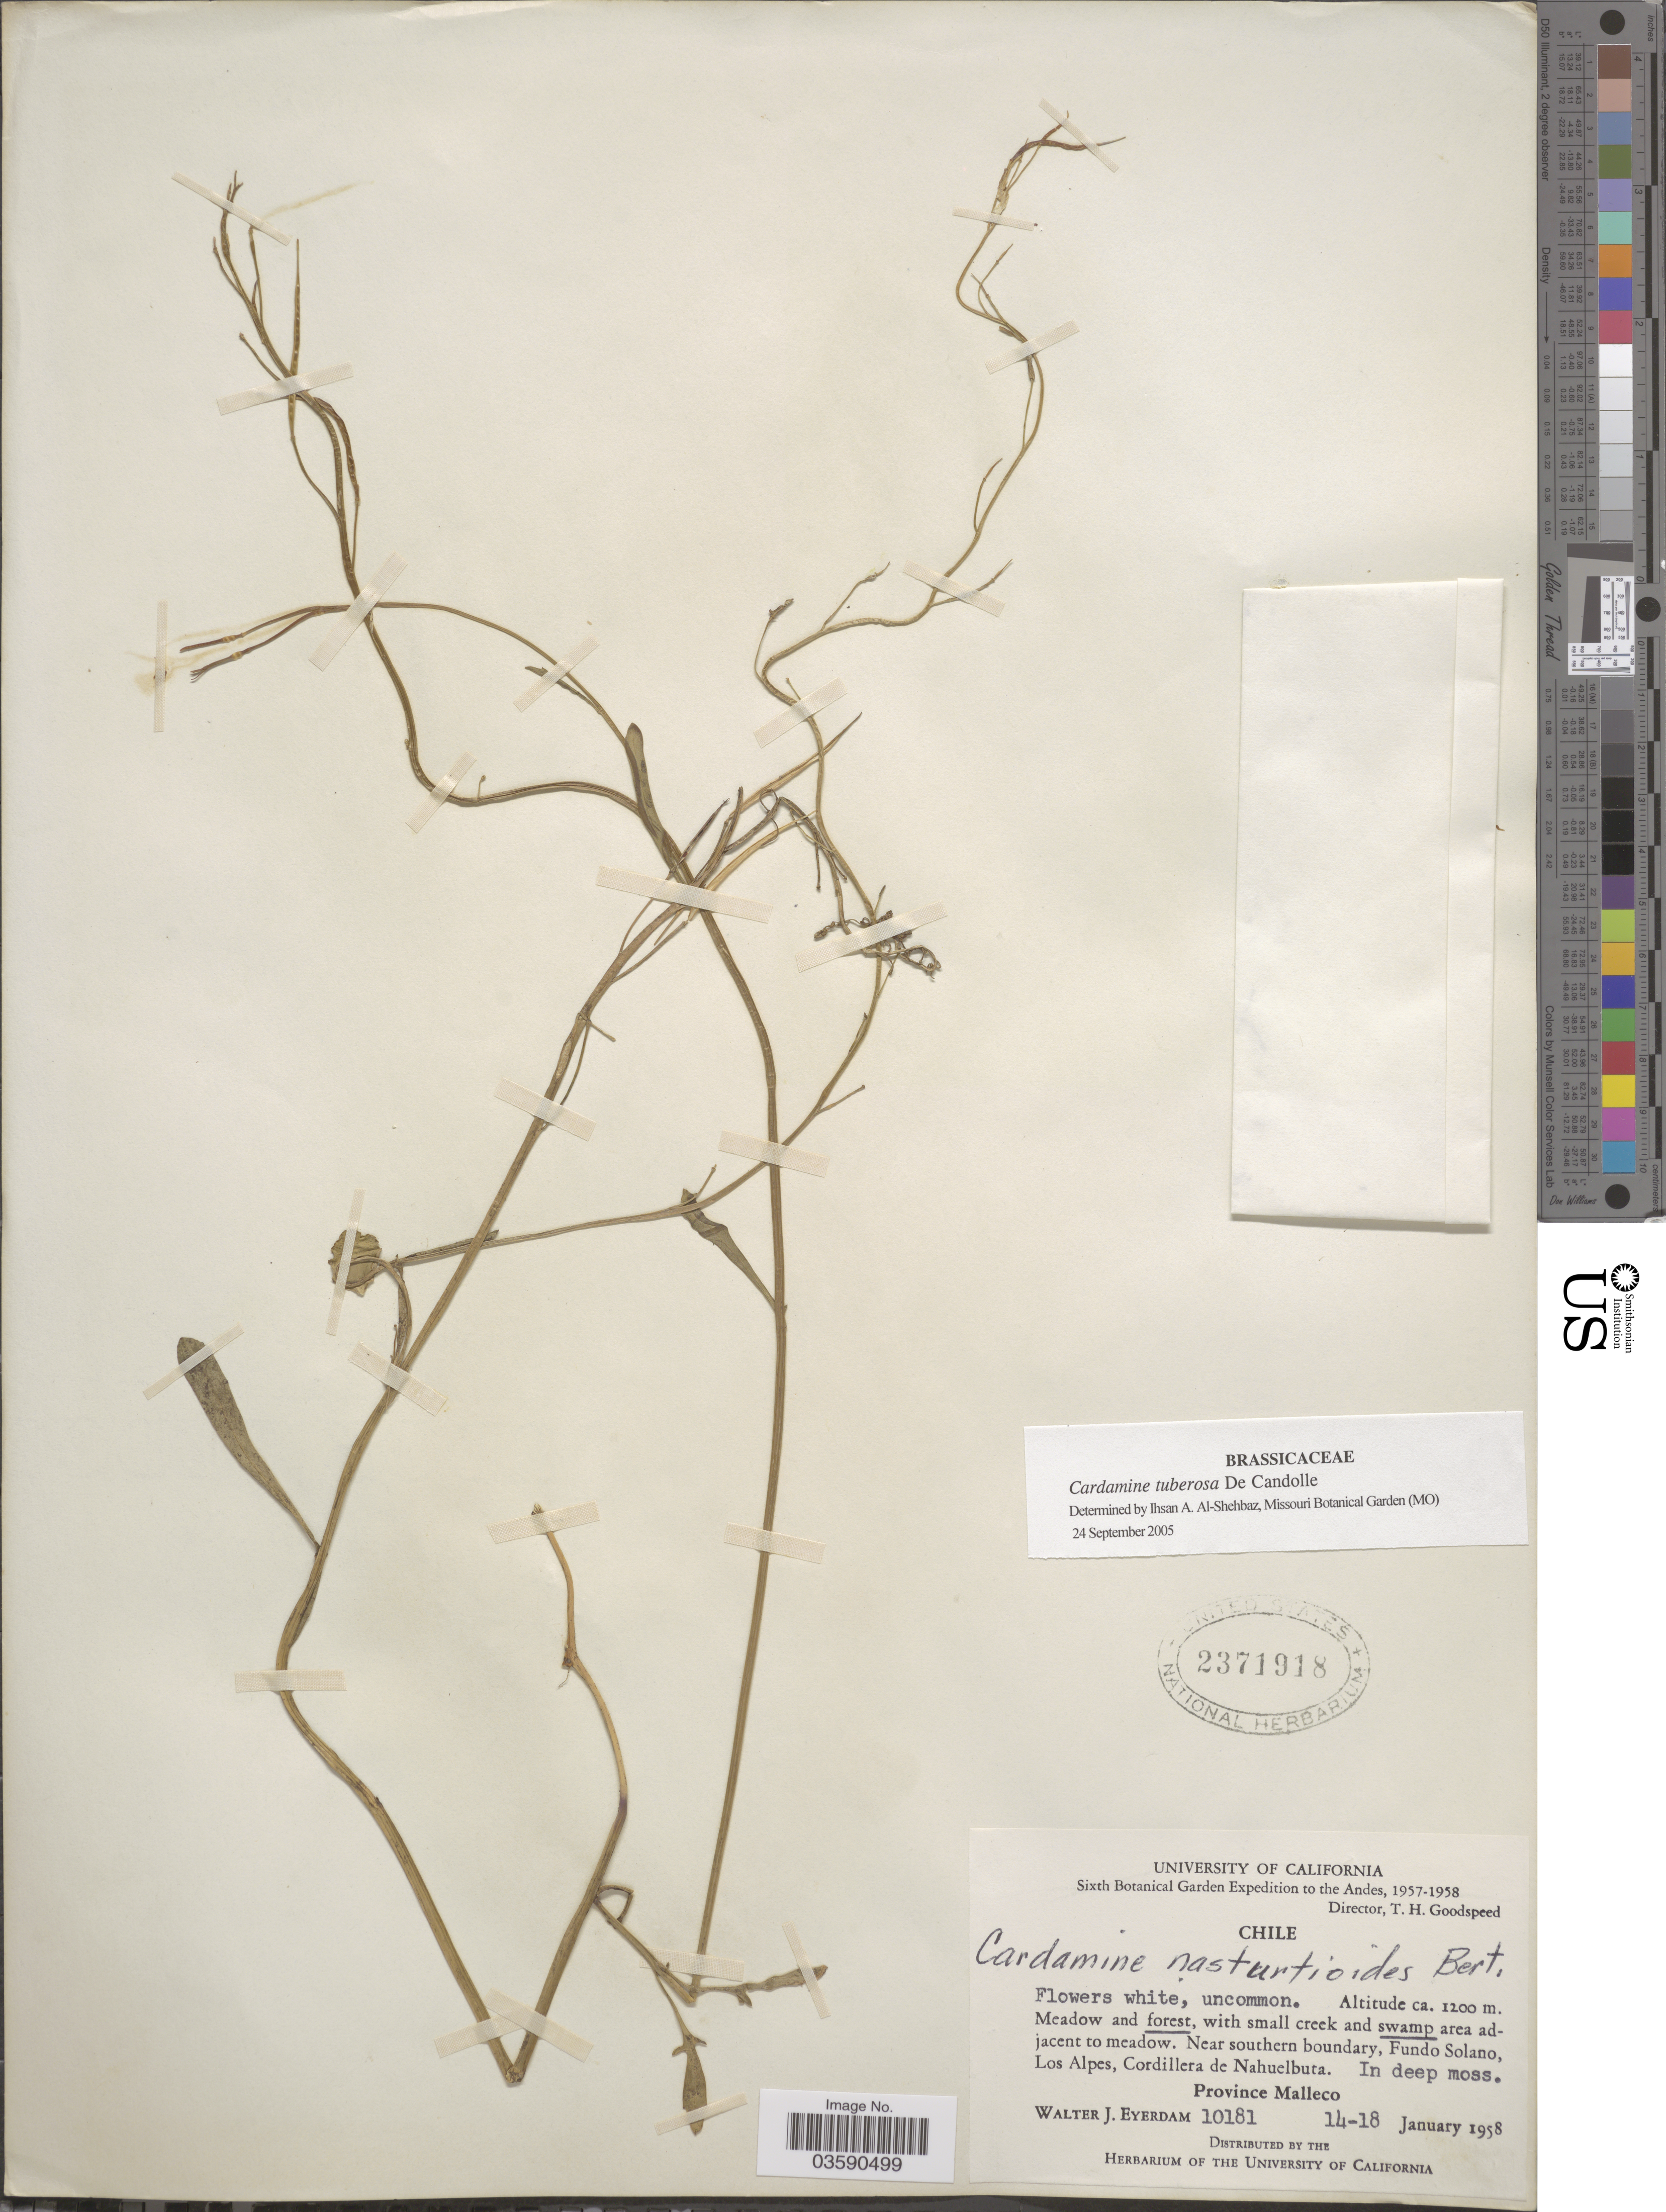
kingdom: Plantae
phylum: Tracheophyta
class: Magnoliopsida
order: Brassicales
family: Brassicaceae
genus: Cardamine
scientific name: Cardamine tuberosa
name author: DC.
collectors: W. J. Eyerdam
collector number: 10181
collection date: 1958-01-14/1958-01-18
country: Chile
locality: The Andes. Near southern boundary, Fundo Solano, Los Alpes, Cordillera de Nahuelbuta. Province Malleco.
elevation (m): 1200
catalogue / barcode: US 2371918